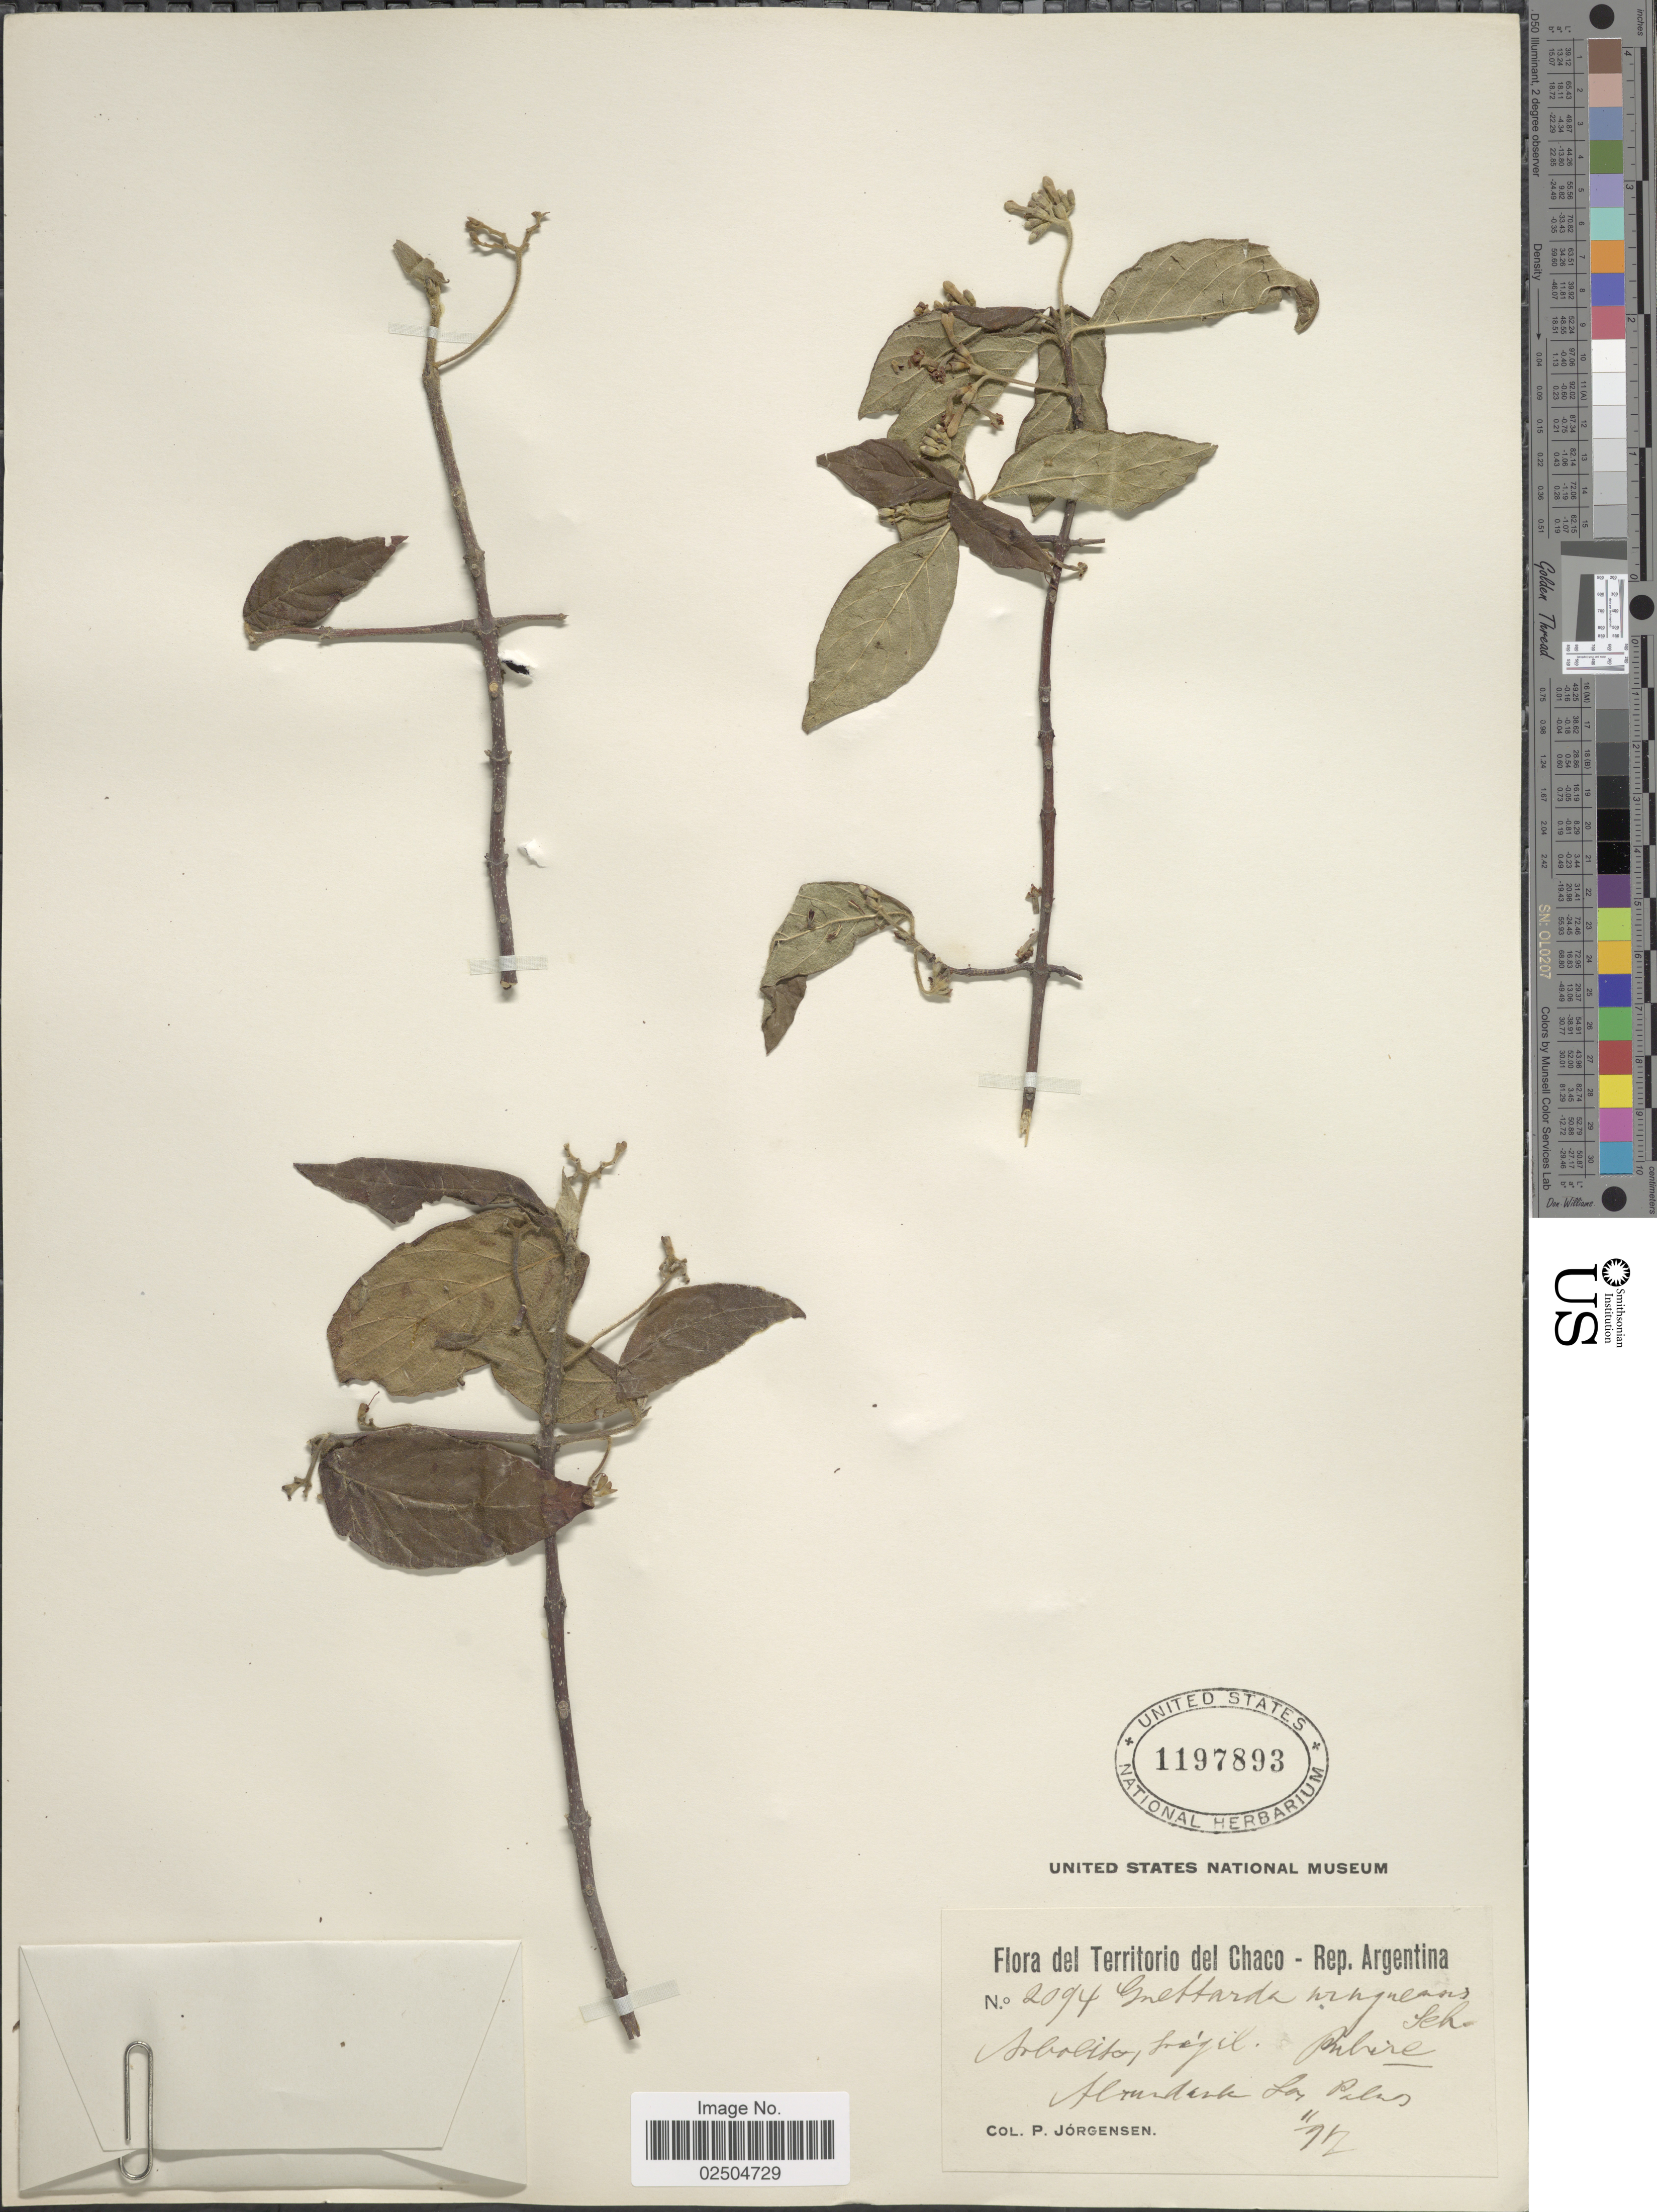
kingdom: Plantae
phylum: Tracheophyta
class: Magnoliopsida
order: Gentianales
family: Rubiaceae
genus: Guettarda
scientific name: Guettarda uruguensis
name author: Cham. & Schltdl.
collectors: P. Jörgensen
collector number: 2094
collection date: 1917-11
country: Argentina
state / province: Chaco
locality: Del Territorio del Chaco, Rep. Argentina, Abundante Las Palmas.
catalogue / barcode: US 1197893